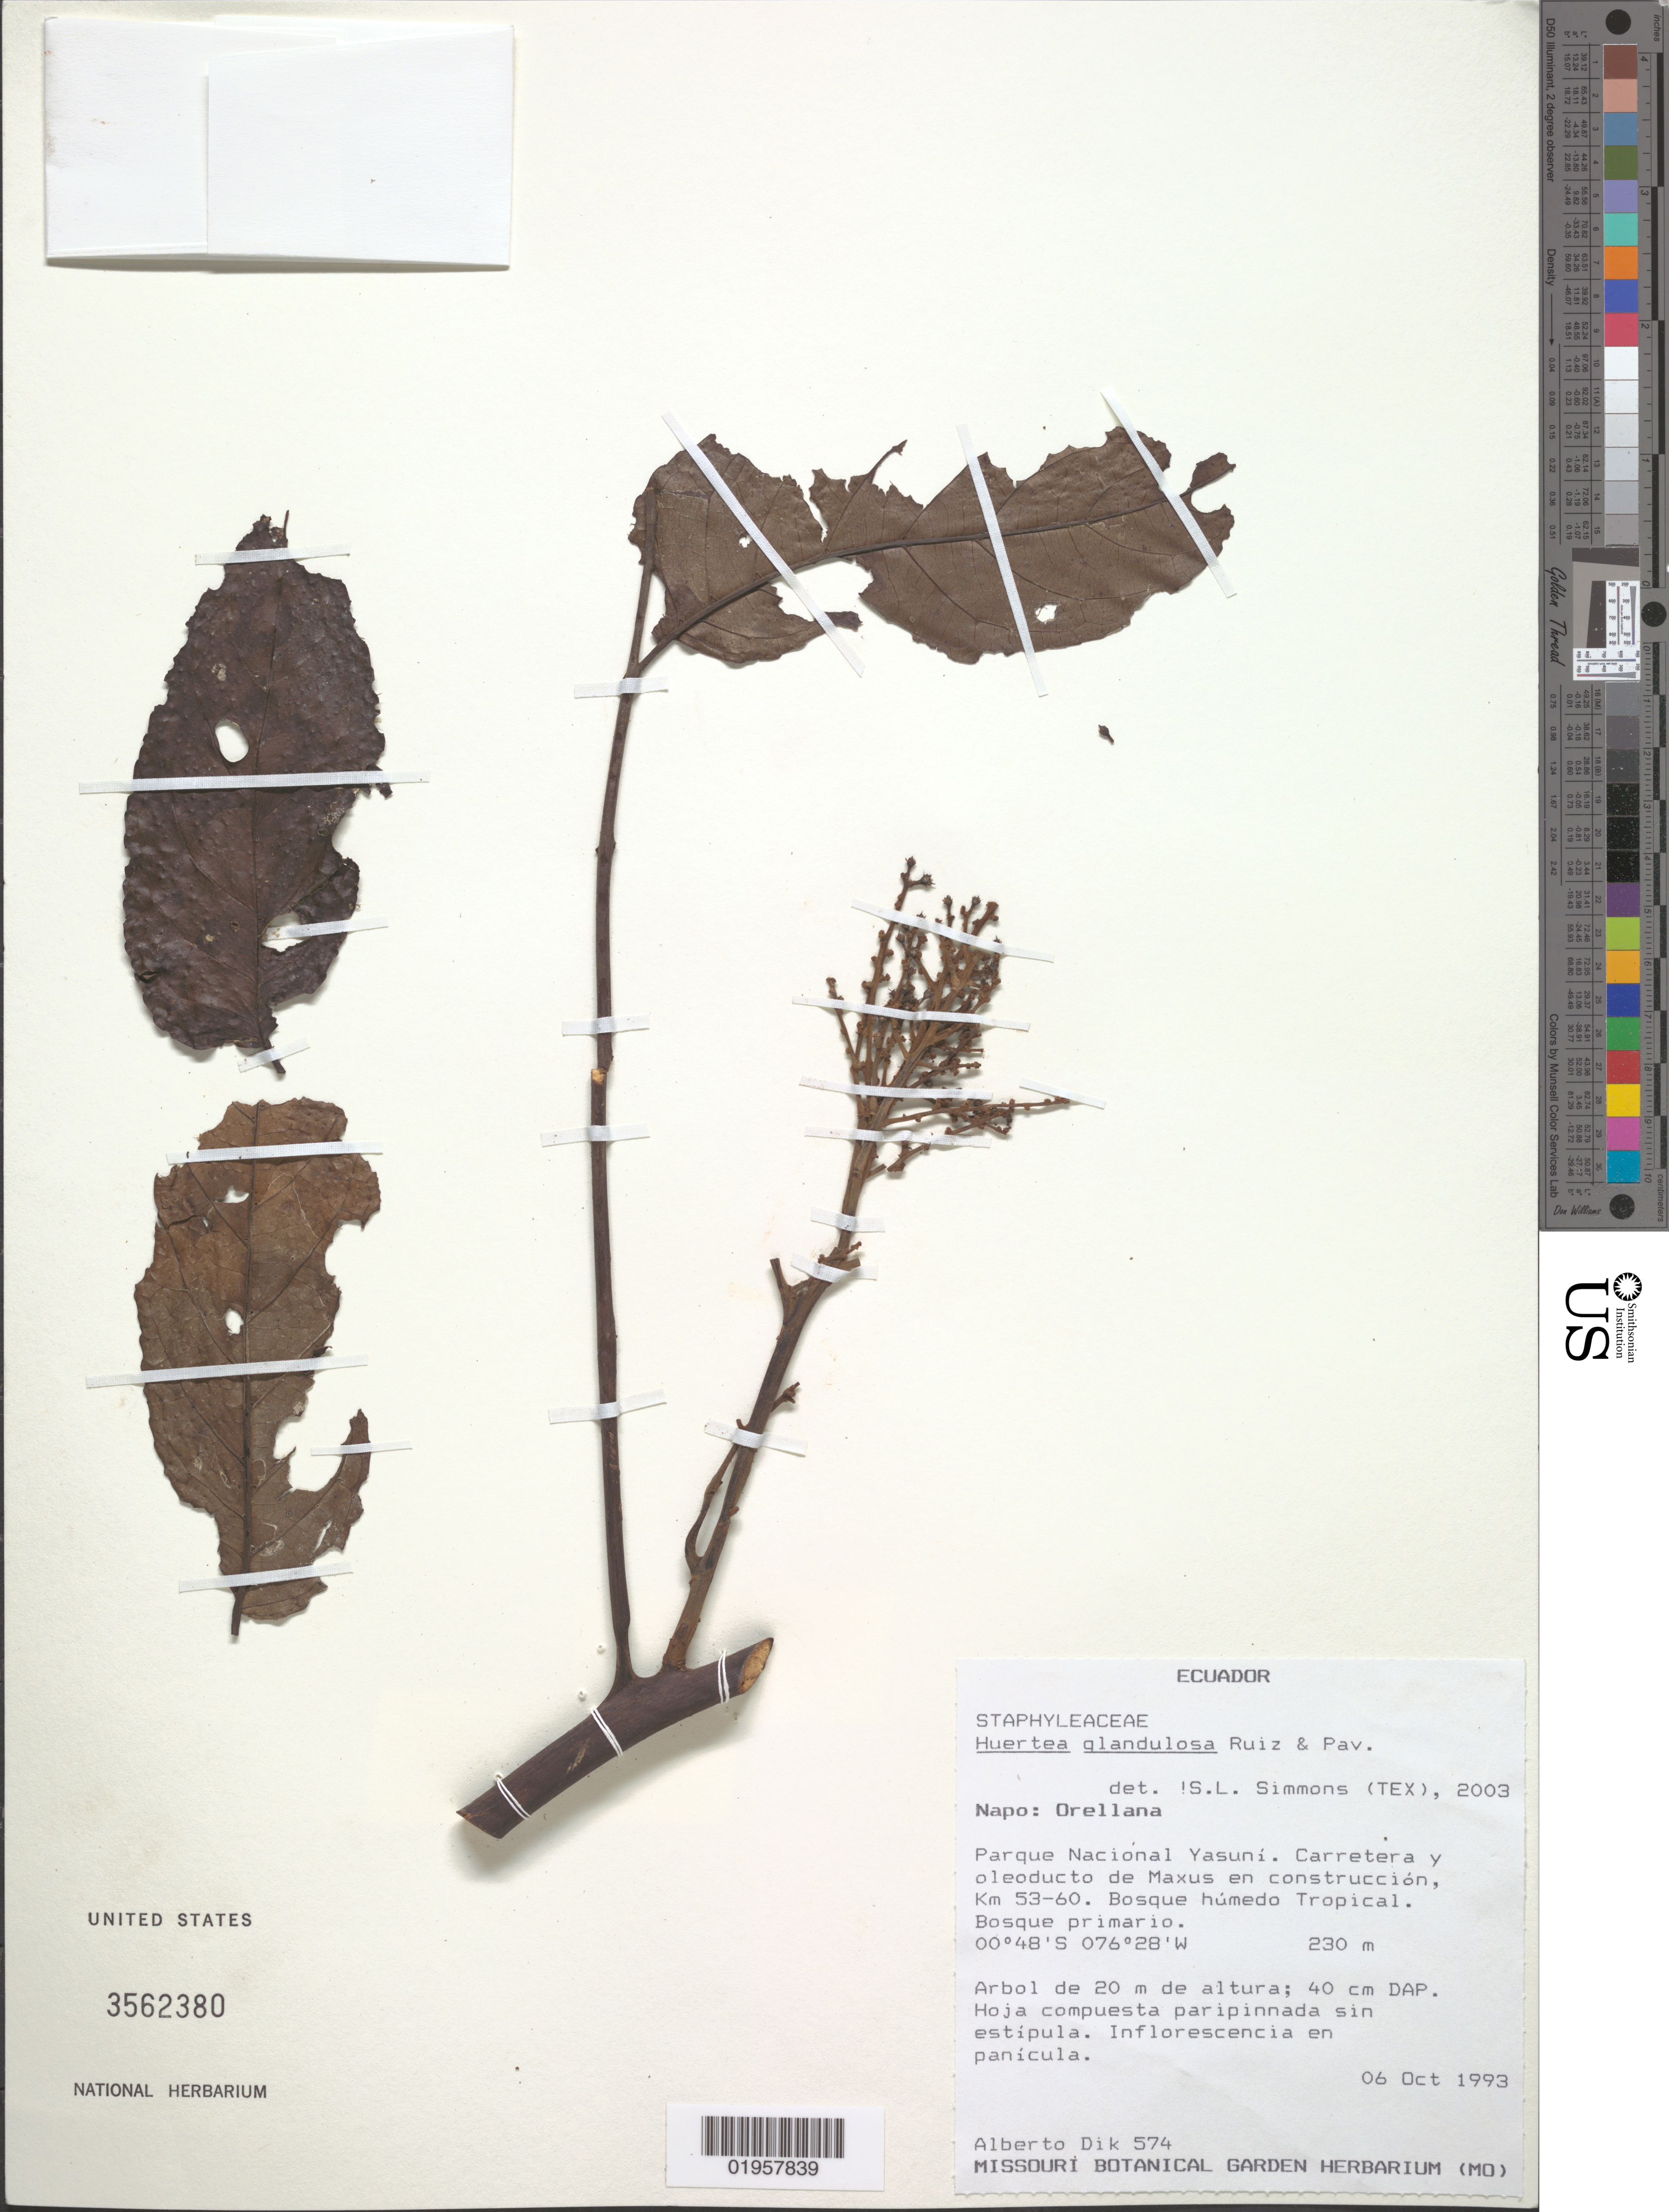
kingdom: Plantae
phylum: Tracheophyta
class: Magnoliopsida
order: Huerteales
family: Tapisciaceae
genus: Huertea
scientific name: Huertea glandulosa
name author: Ruiz & Pav.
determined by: Simmons, S. L.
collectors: A. Dik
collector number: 574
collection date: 1993-10-06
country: Ecuador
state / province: Napo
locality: Orellana. Parque Nacional Yasuní. Carretera y oleoducto de Maxus en construcción, km 53-60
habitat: Bosque húmedo tropical. Bosque primario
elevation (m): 230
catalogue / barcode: US 3562380